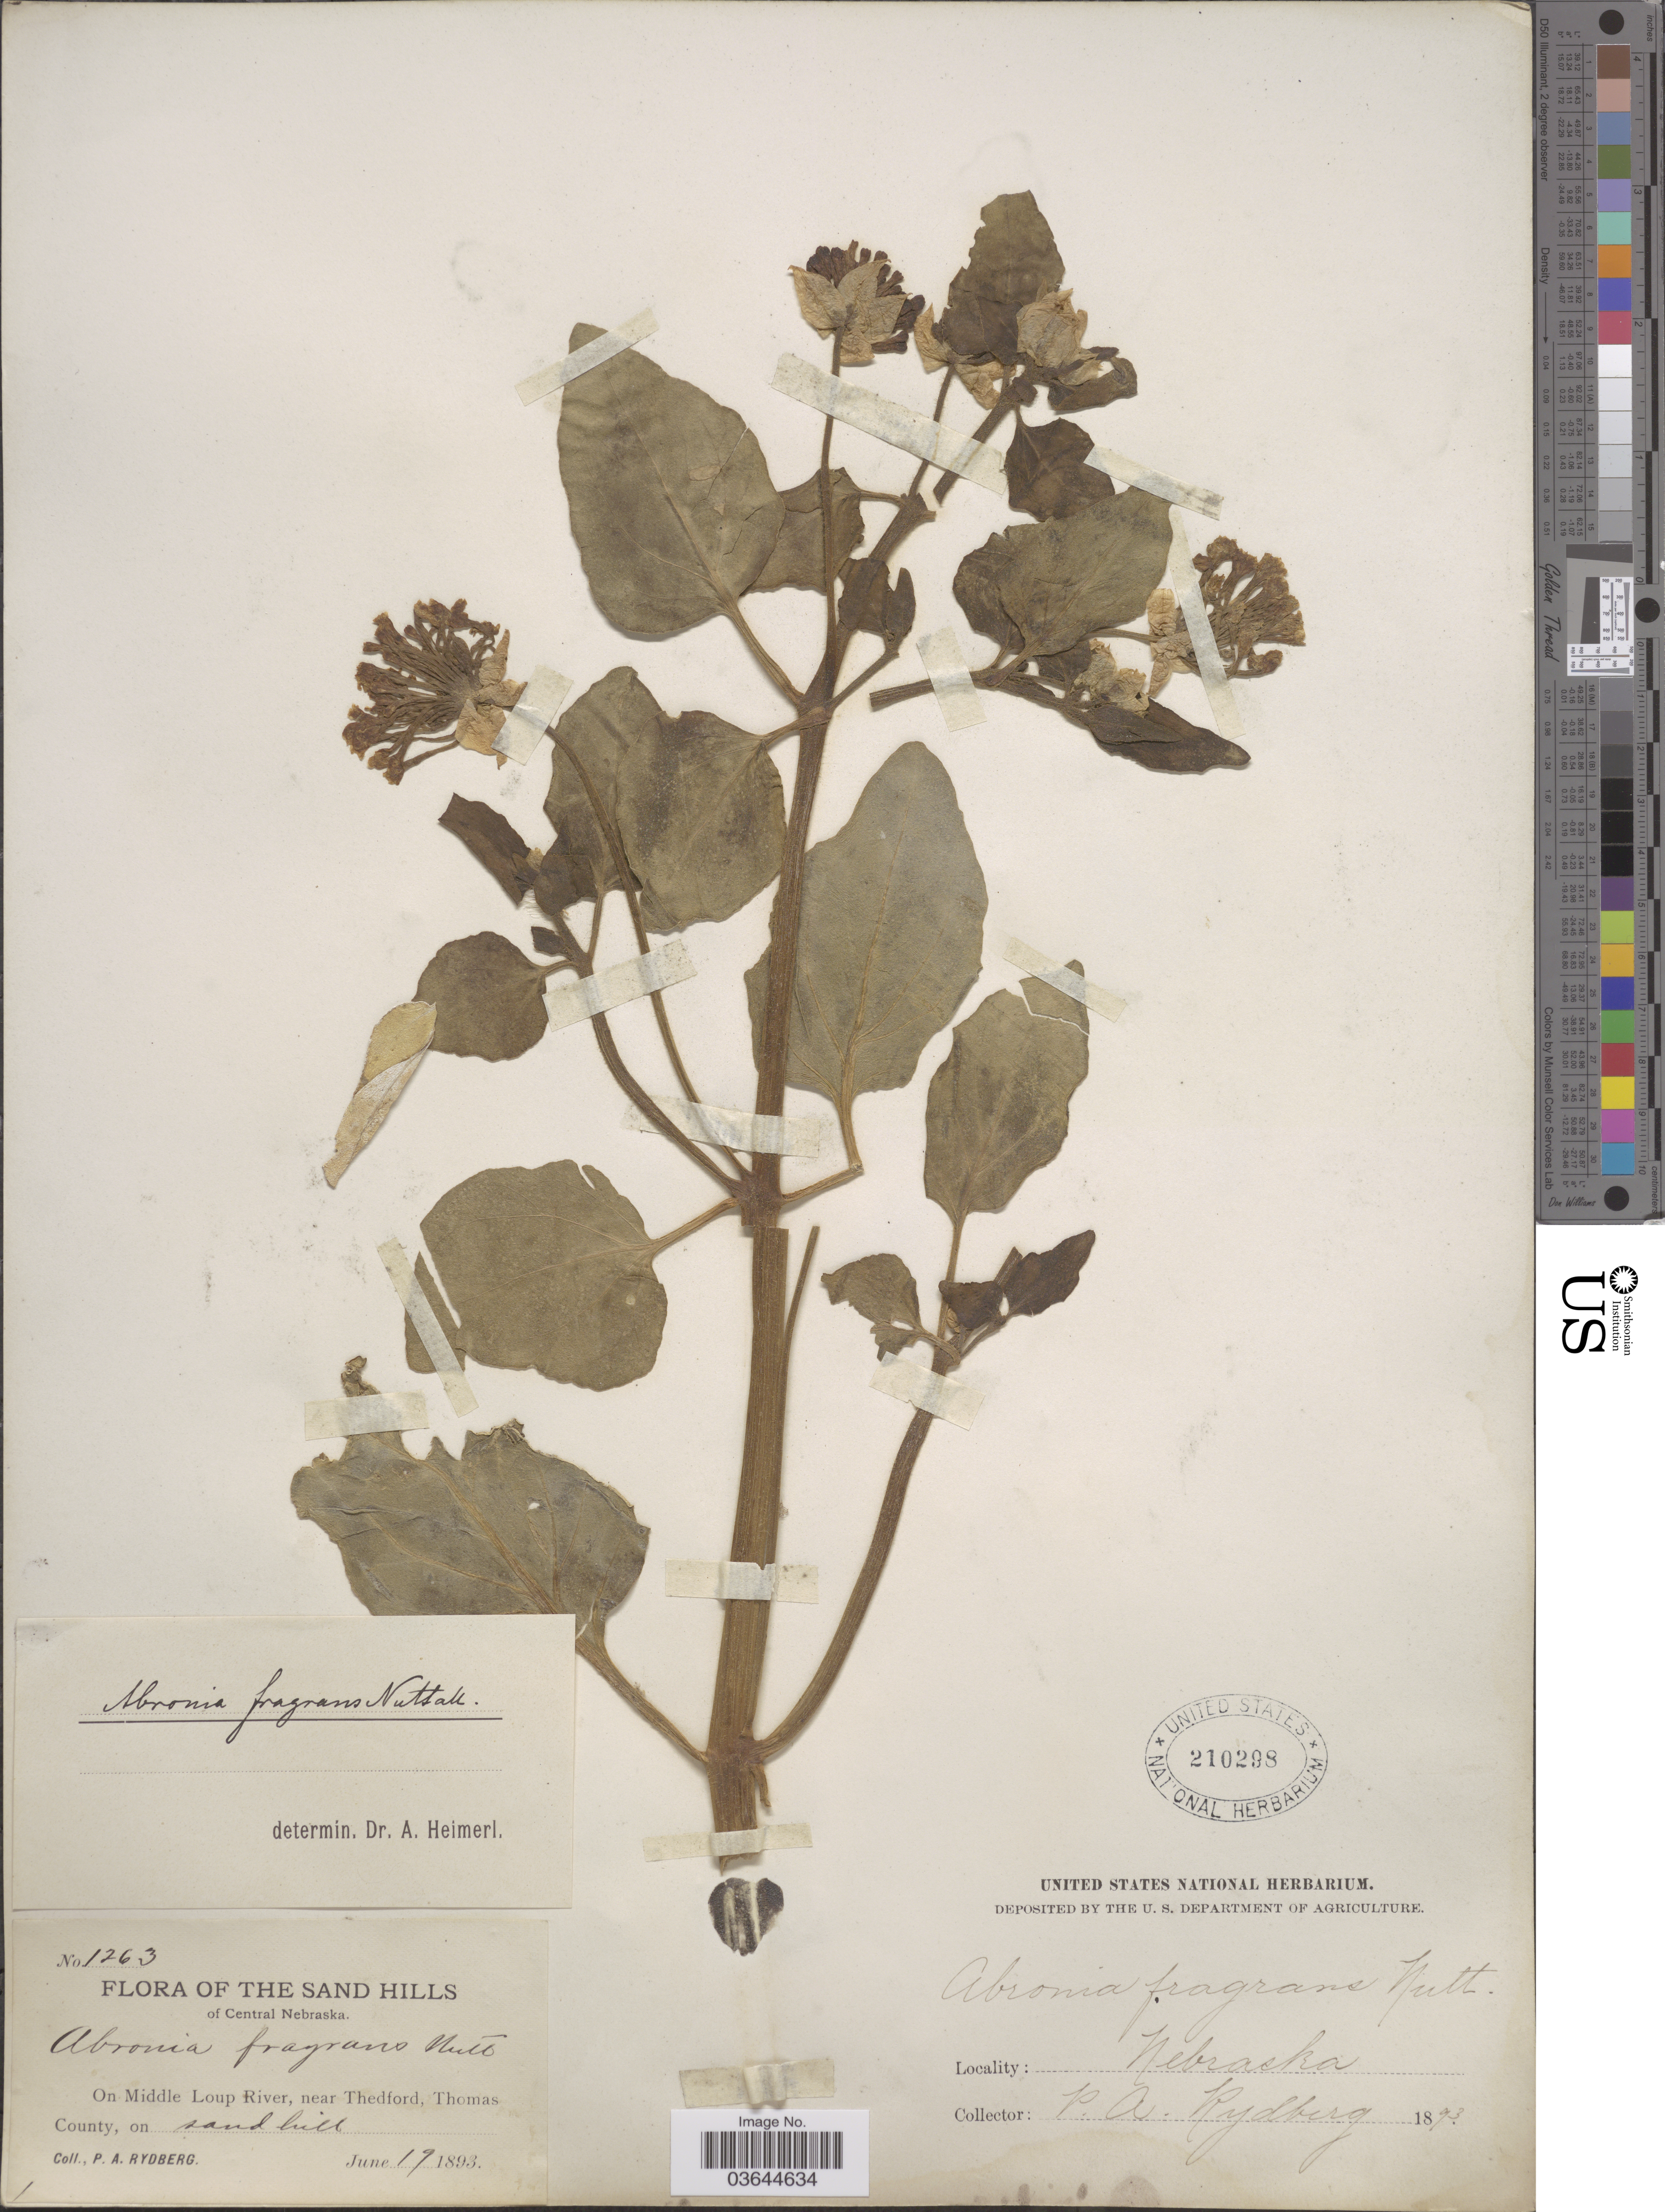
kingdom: Plantae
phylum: Tracheophyta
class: Magnoliopsida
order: Caryophyllales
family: Nyctaginaceae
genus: Abronia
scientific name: Abronia fragrans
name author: Nutt. ex Hook.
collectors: P. A. Rydberg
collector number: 1263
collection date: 1893-06-19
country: United States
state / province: Nebraska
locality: The Sand Hills of Central Nebraska. On Middle Loup River, near Thedford, Thomas County, on sand hill.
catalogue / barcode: US 210298